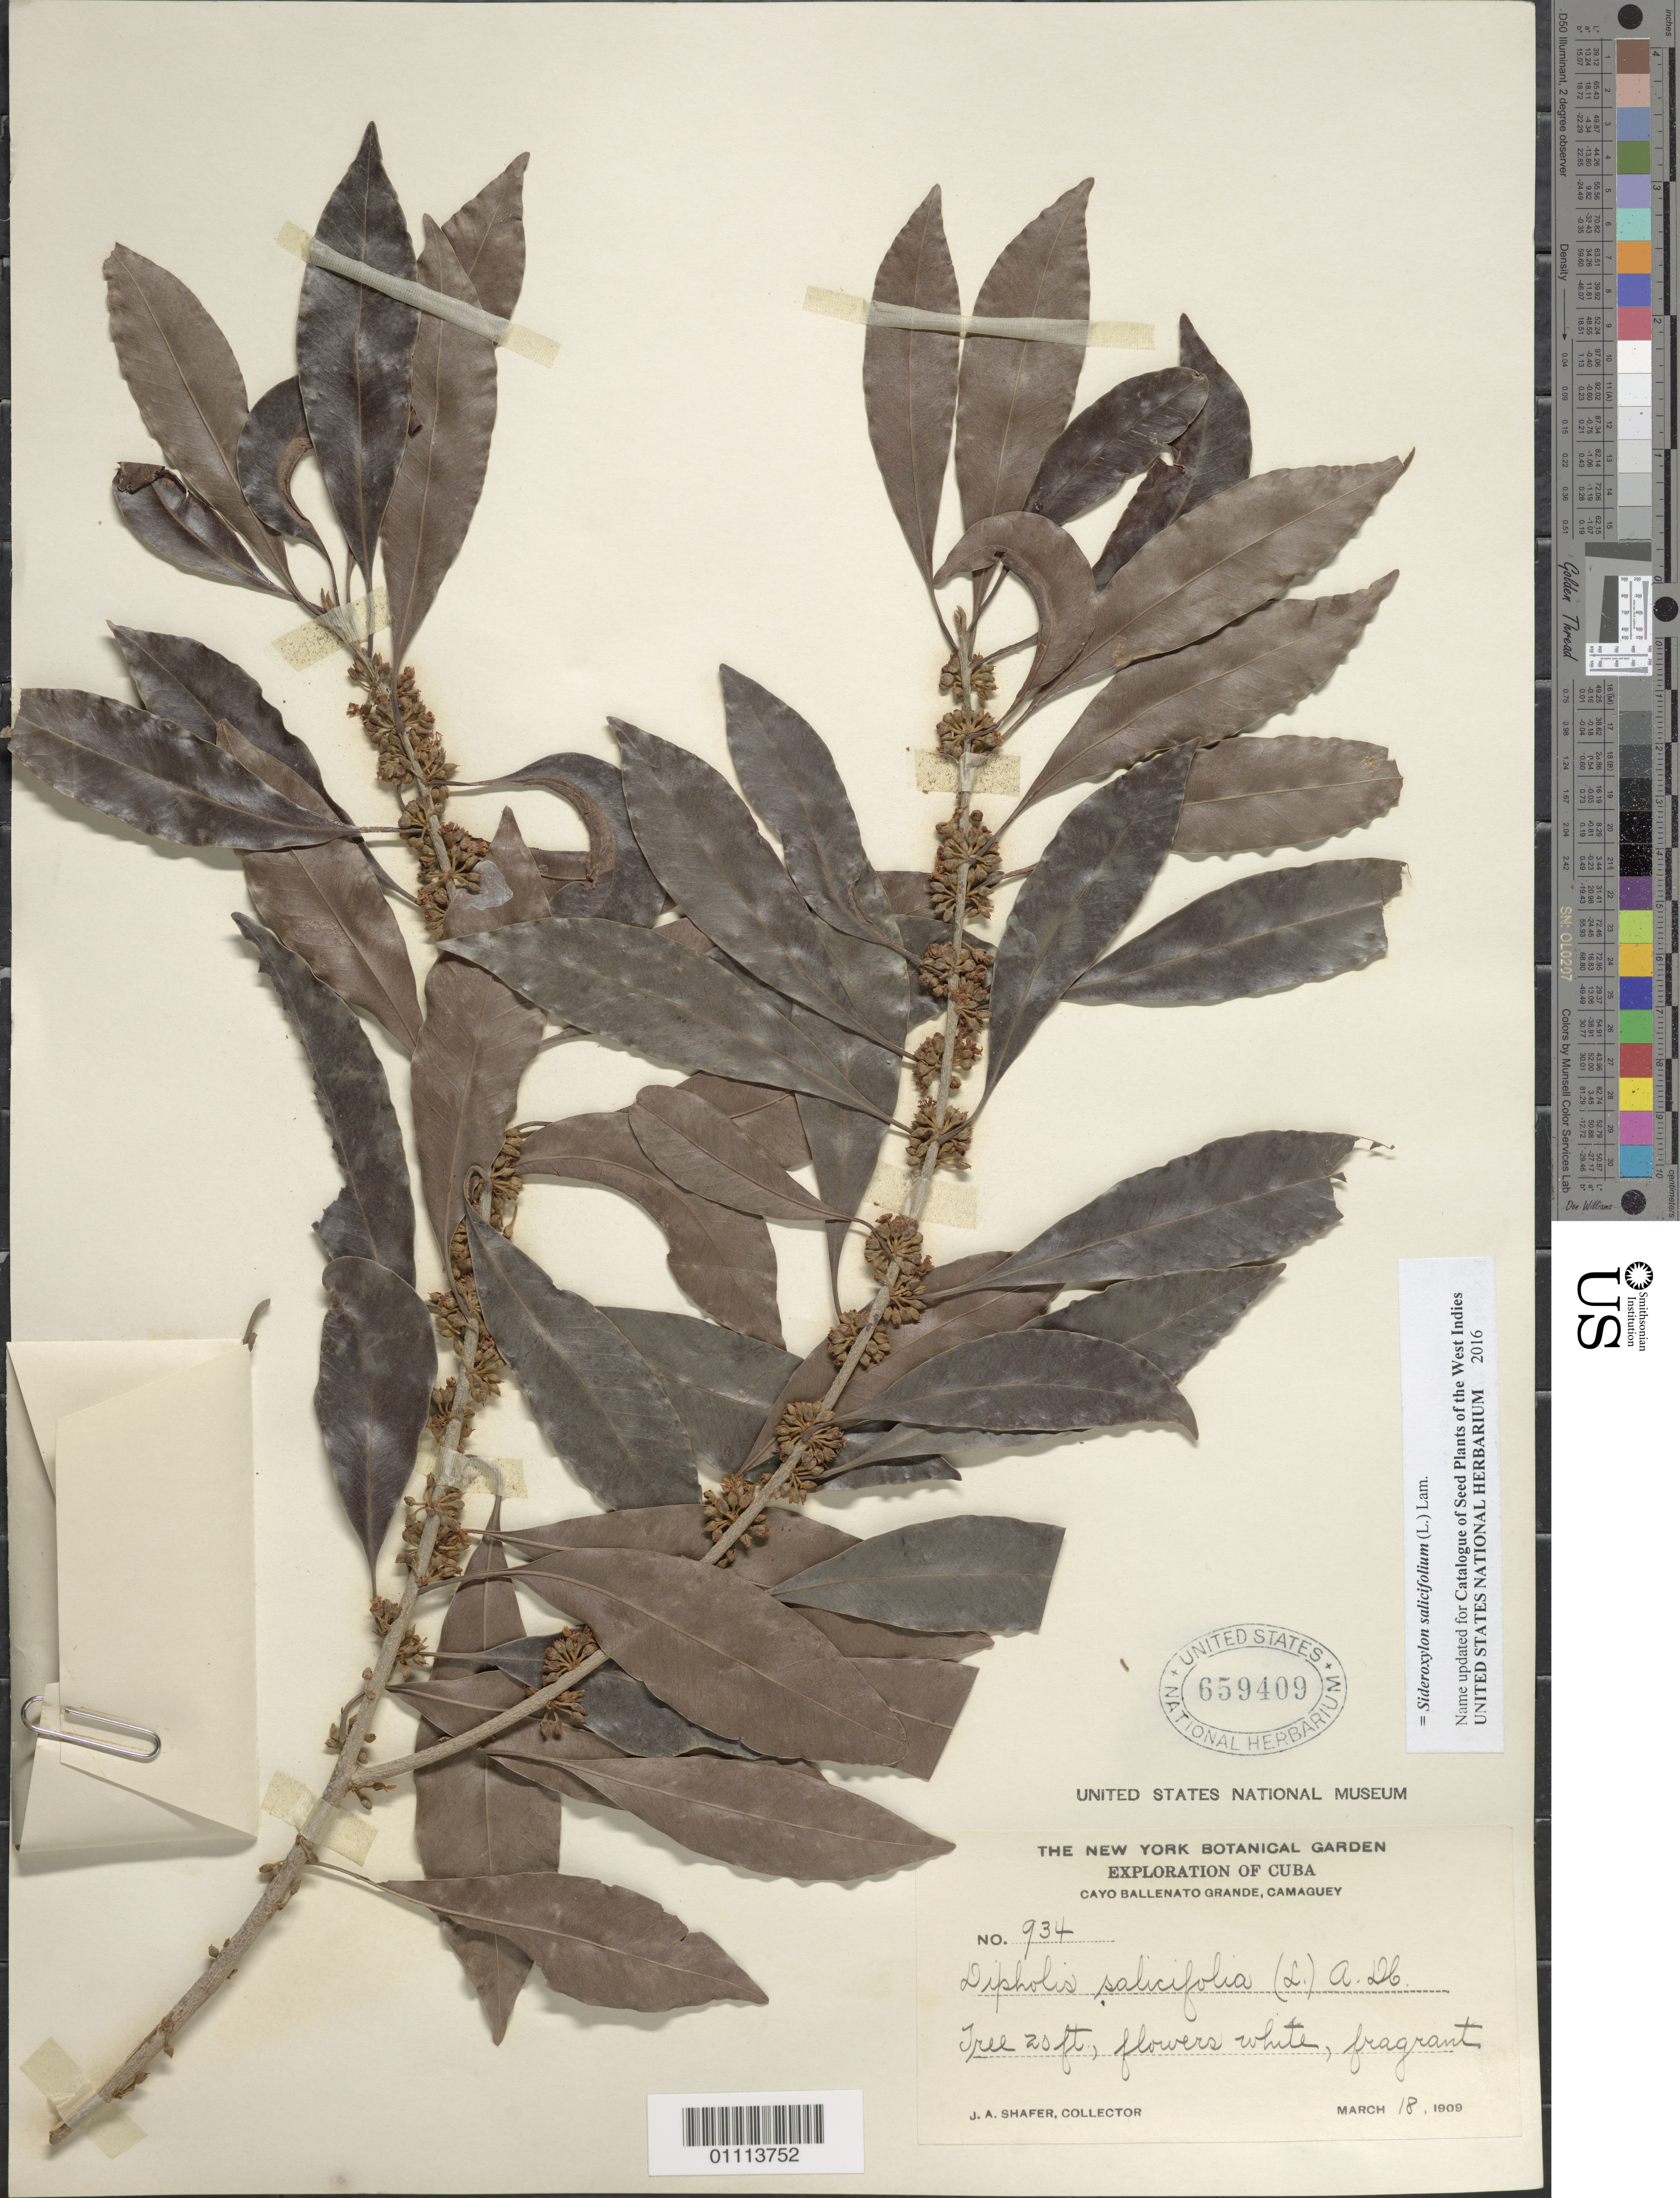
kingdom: Plantae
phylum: Tracheophyta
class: Magnoliopsida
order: Ericales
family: Sapotaceae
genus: Dipholis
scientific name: Dipholis salicifolia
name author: (L.) A. DC.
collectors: J. A. Shafer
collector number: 934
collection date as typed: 18 Mar 1909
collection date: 1909-03-18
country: Cuba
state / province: Camagüey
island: Cuba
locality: Cayo Ballenato Grande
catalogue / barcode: US 659409